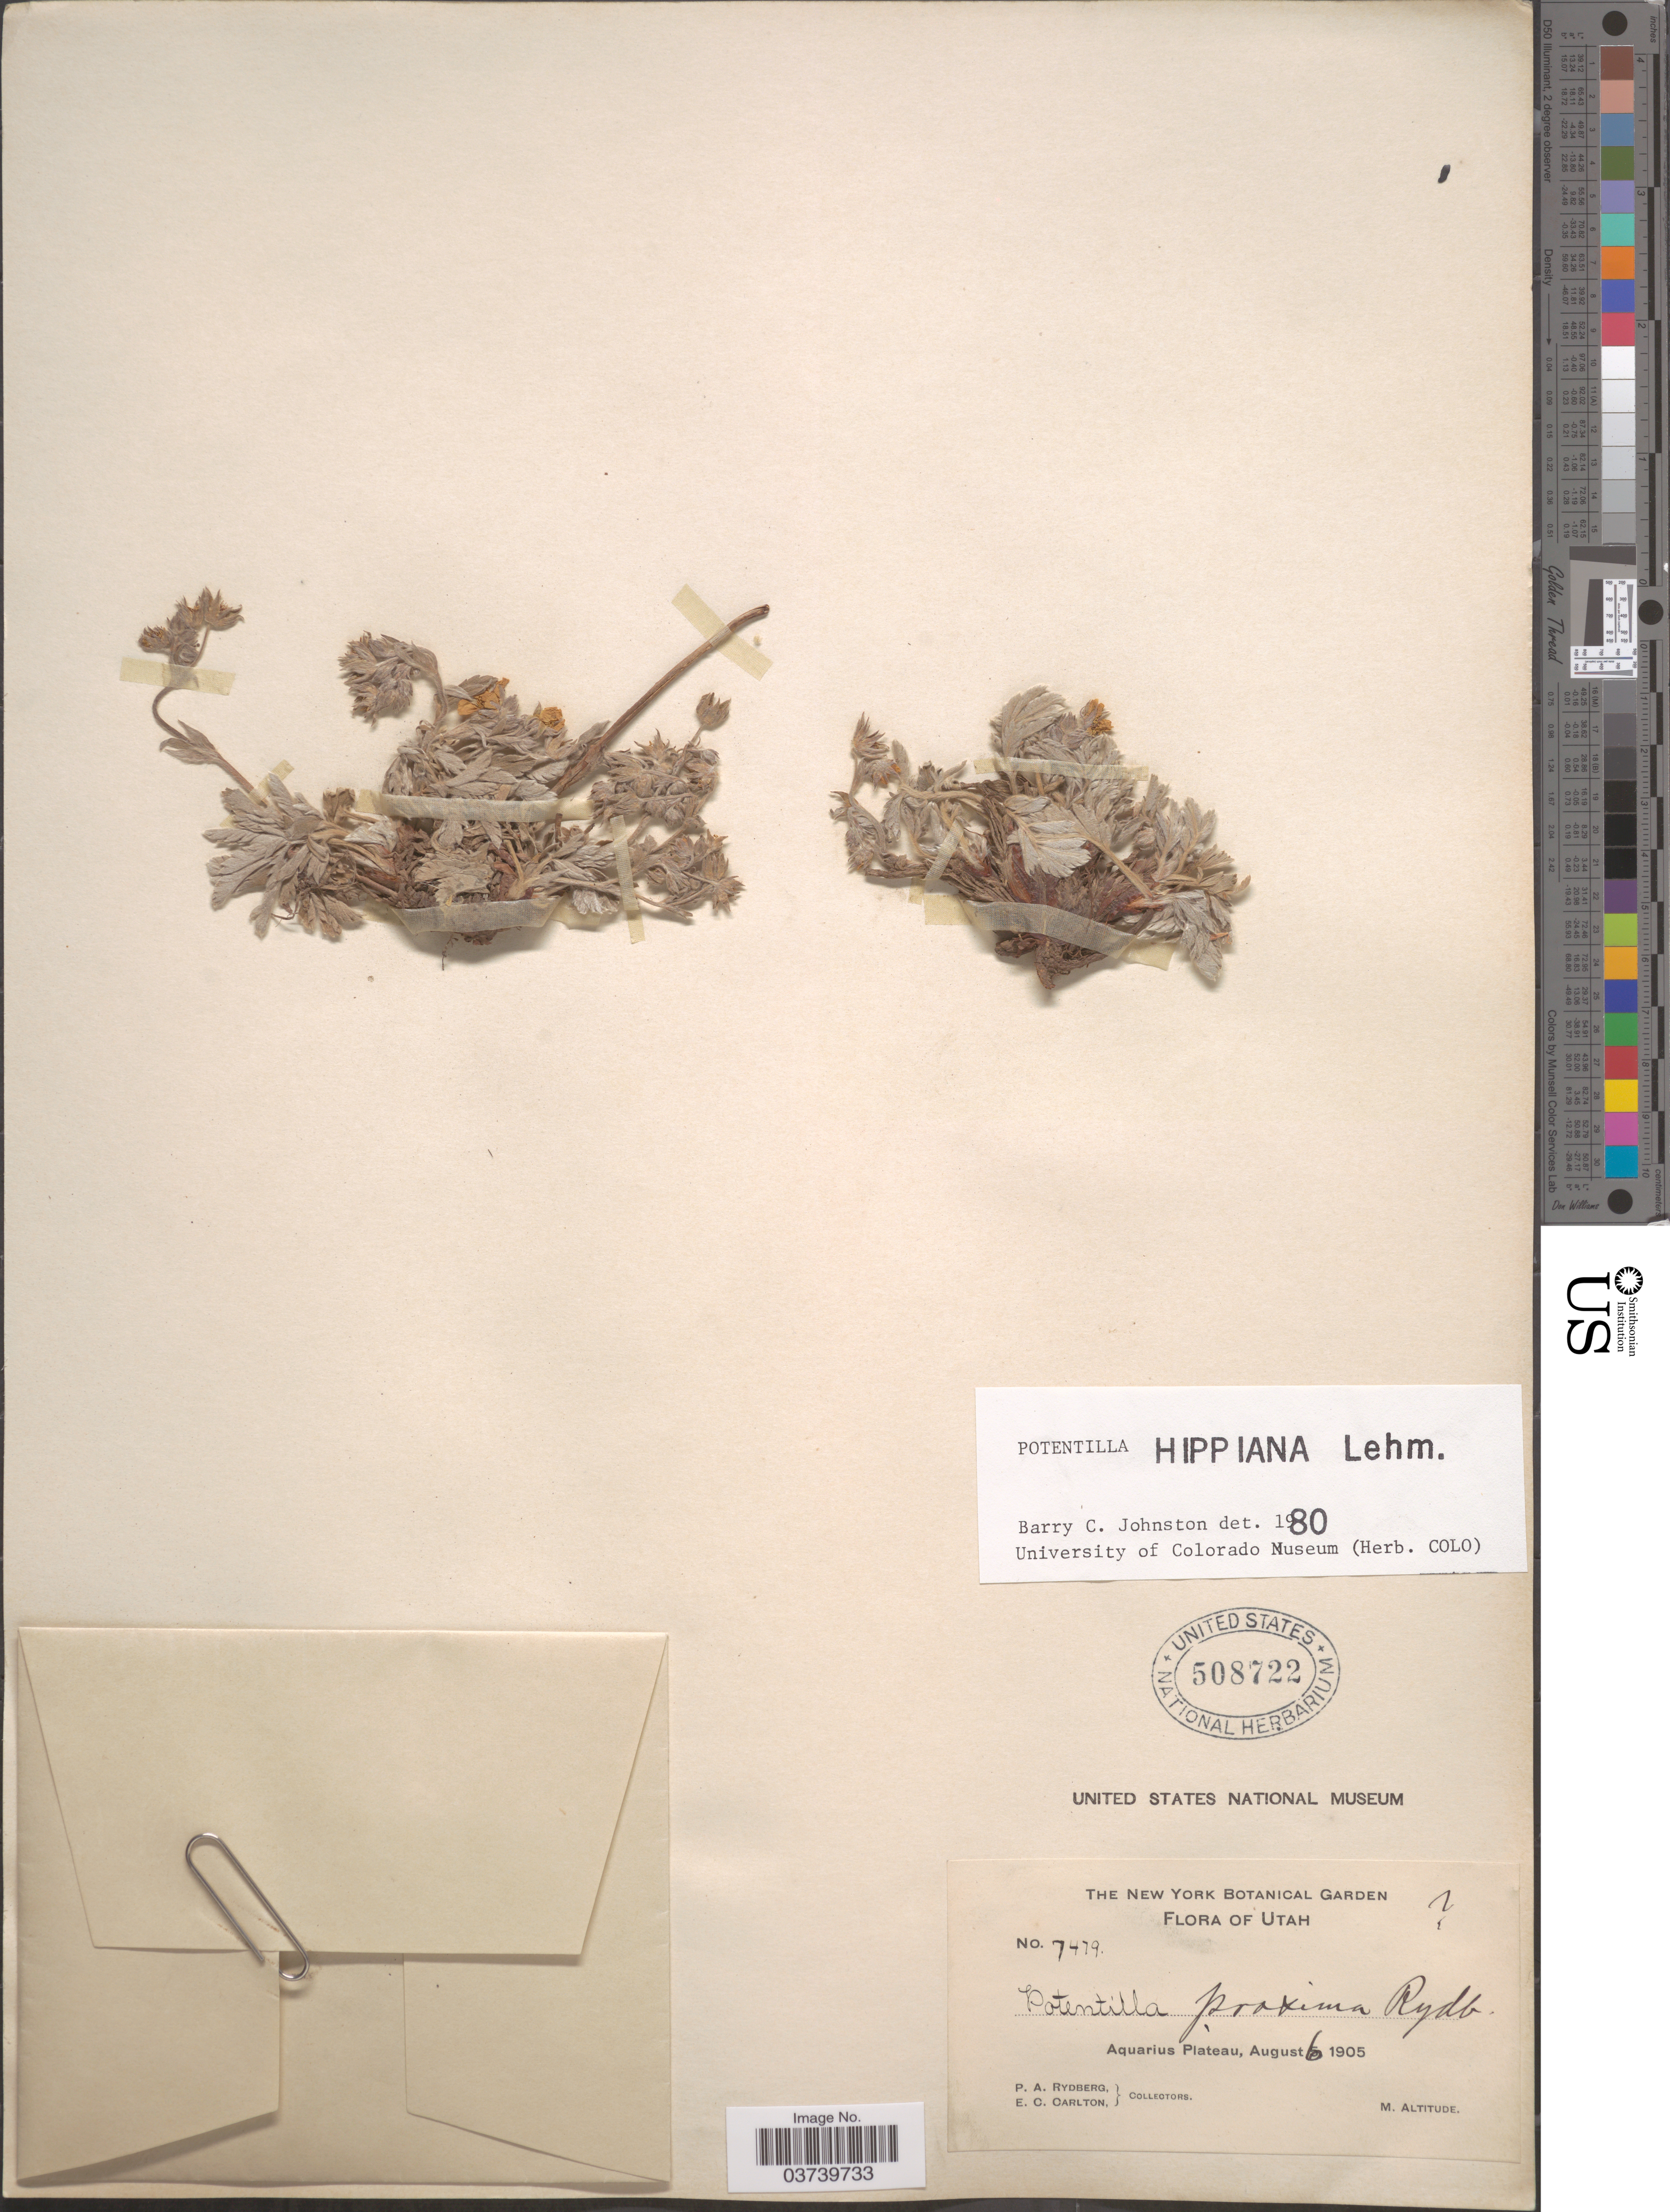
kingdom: Plantae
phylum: Tracheophyta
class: Magnoliopsida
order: Rosales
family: Rosaceae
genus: Potentilla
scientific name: Potentilla hippiana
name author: Lehm.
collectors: P. A. Rydberg & E. Carlton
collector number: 7479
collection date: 1905-08-06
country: United States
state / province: Utah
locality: Aquarius Plateau.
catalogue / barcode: US 508722